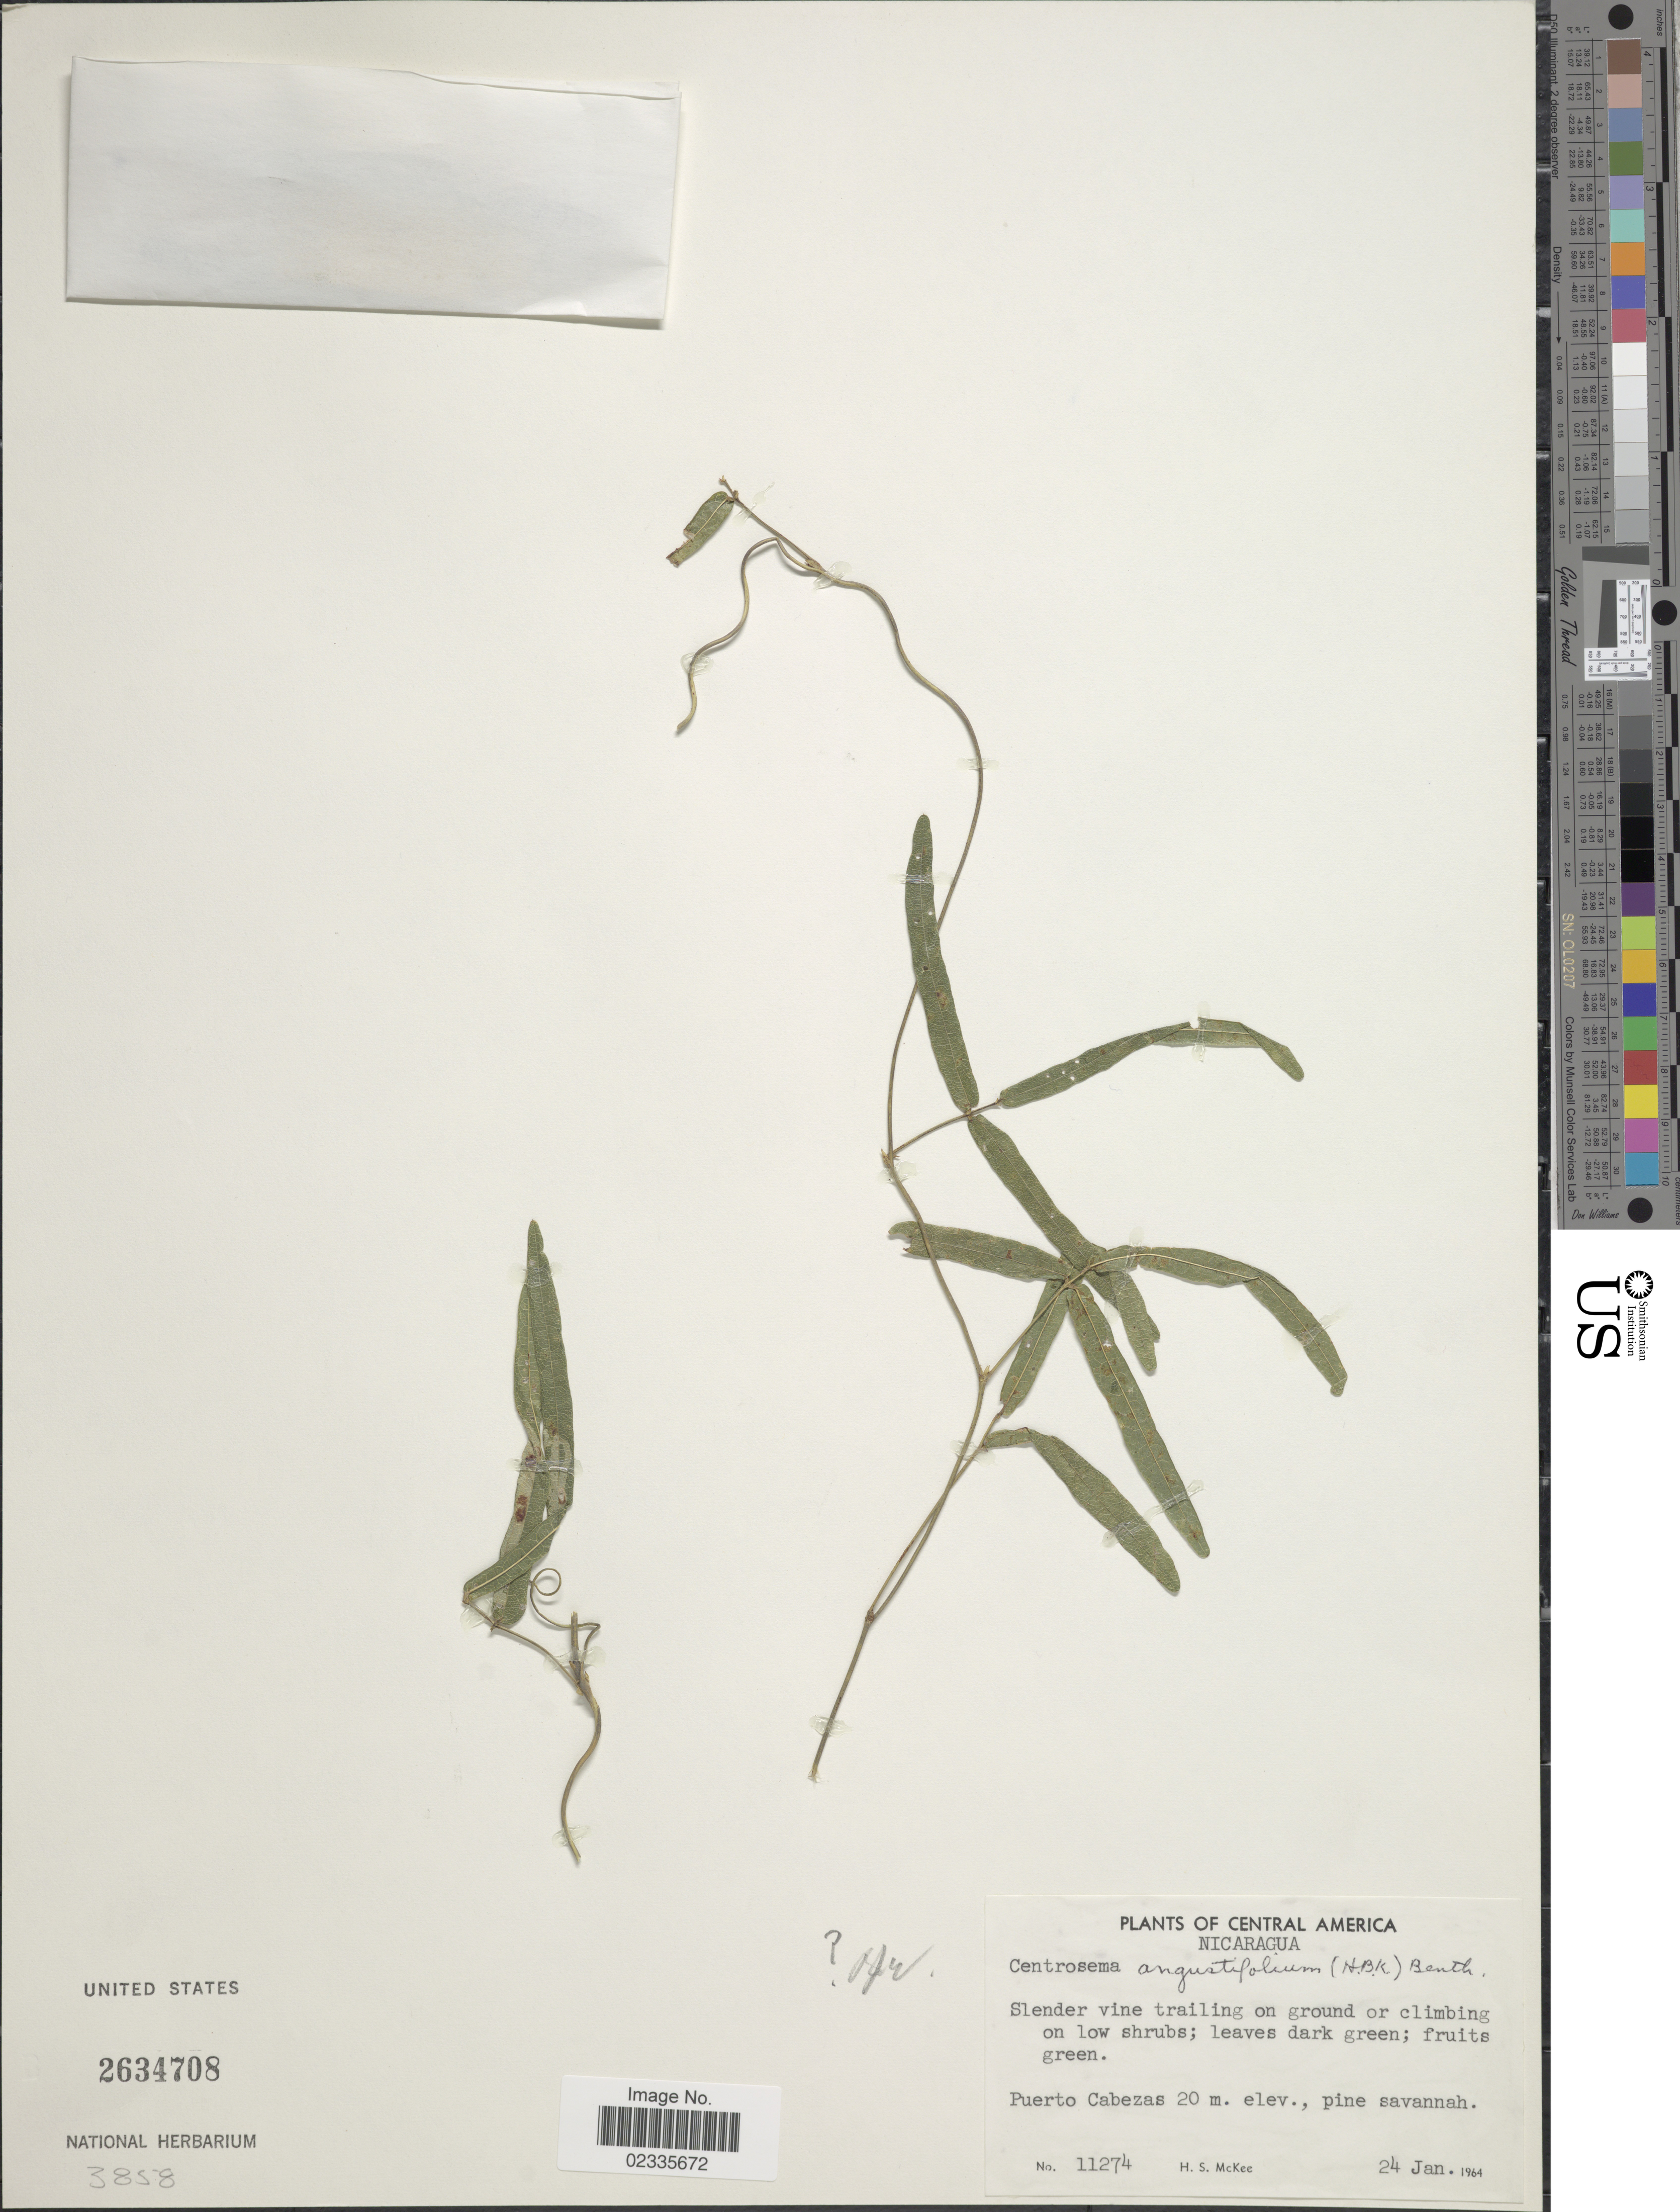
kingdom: Plantae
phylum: Tracheophyta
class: Magnoliopsida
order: Fabales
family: Fabaceae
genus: Centrosema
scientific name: Centrosema sp.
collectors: H. S. McKee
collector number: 11274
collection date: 1964-01-24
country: Nicaragua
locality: Puerto Cabezas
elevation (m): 20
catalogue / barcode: US 2634708